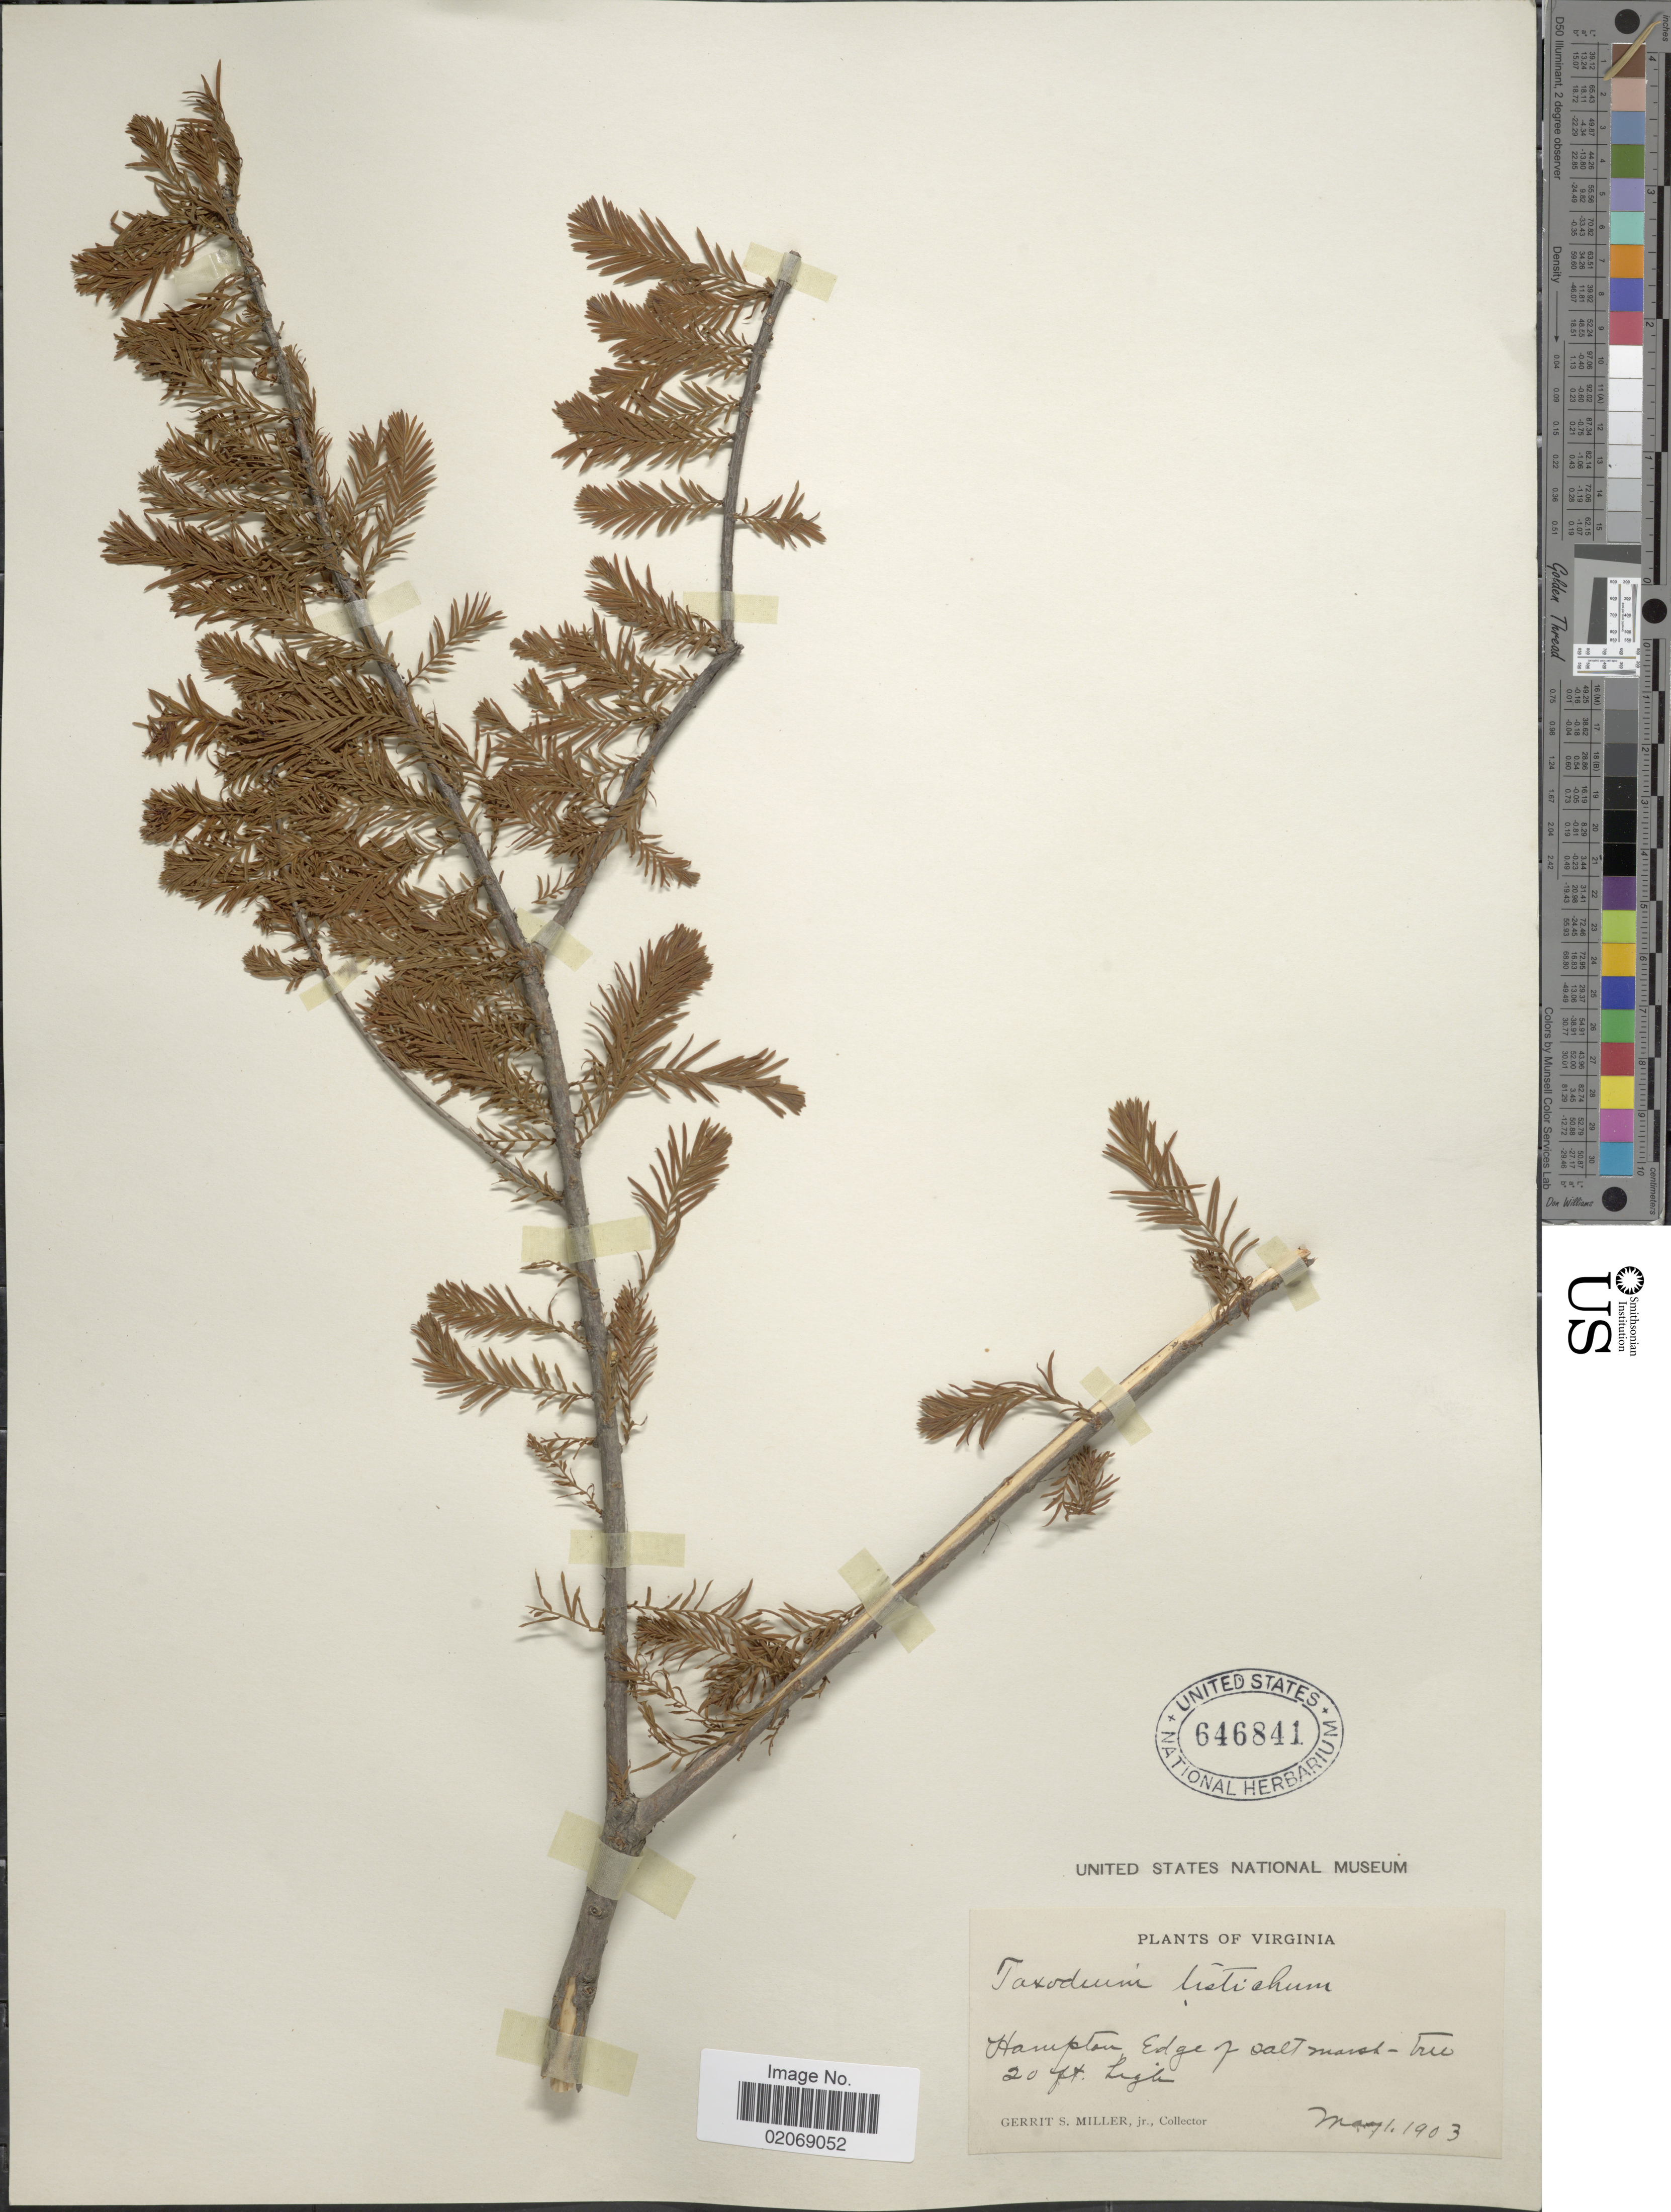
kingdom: Plantae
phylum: Tracheophyta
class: Pinopsida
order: Pinales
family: Cupressaceae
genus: Taxodium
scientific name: Taxodium distichum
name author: (L.) Rich.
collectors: G. S. Miller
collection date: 1903-05-01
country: United States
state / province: Virginia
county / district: City of Hampton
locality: Hampton Edge of salt marsh-tree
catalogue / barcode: US 646841